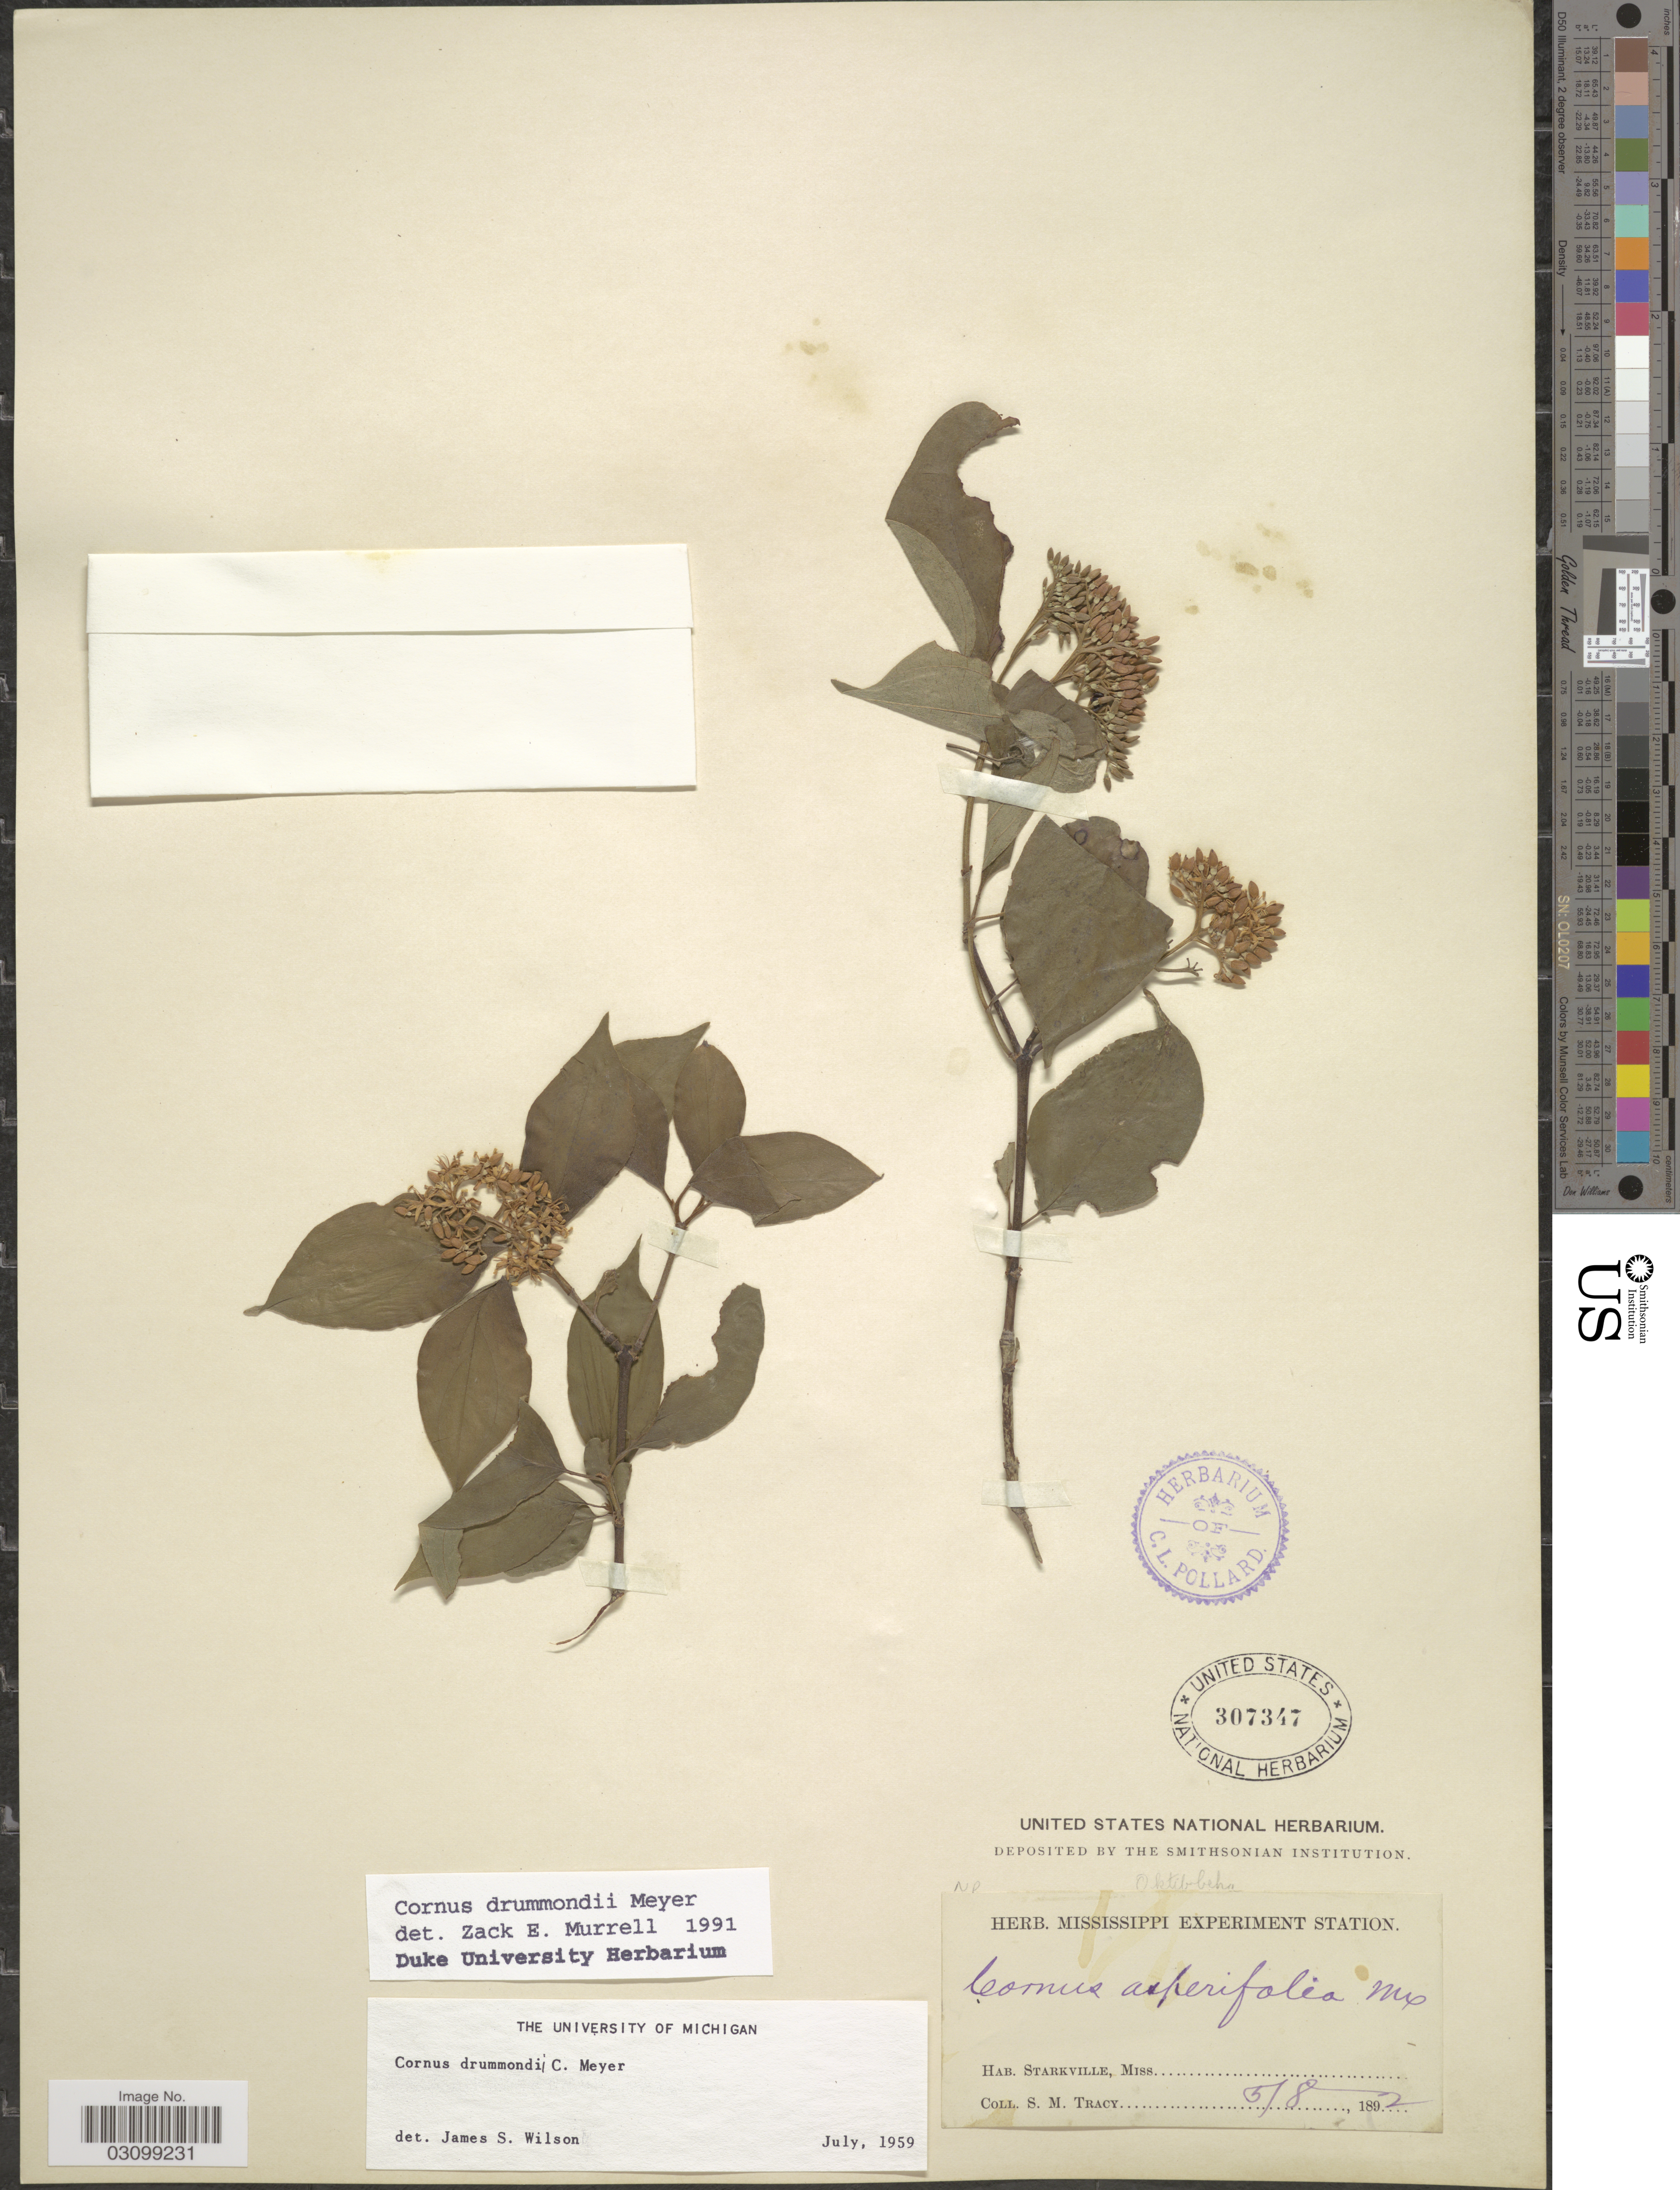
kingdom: Plantae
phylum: Tracheophyta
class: Magnoliopsida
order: Cornales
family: Cornaceae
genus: Cornus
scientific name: Cornus drummondii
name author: C.A. Mey.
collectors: S. M. Tracy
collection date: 1892-05-08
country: United States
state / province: Mississippi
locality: Hab. Starkville.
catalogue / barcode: US 307347